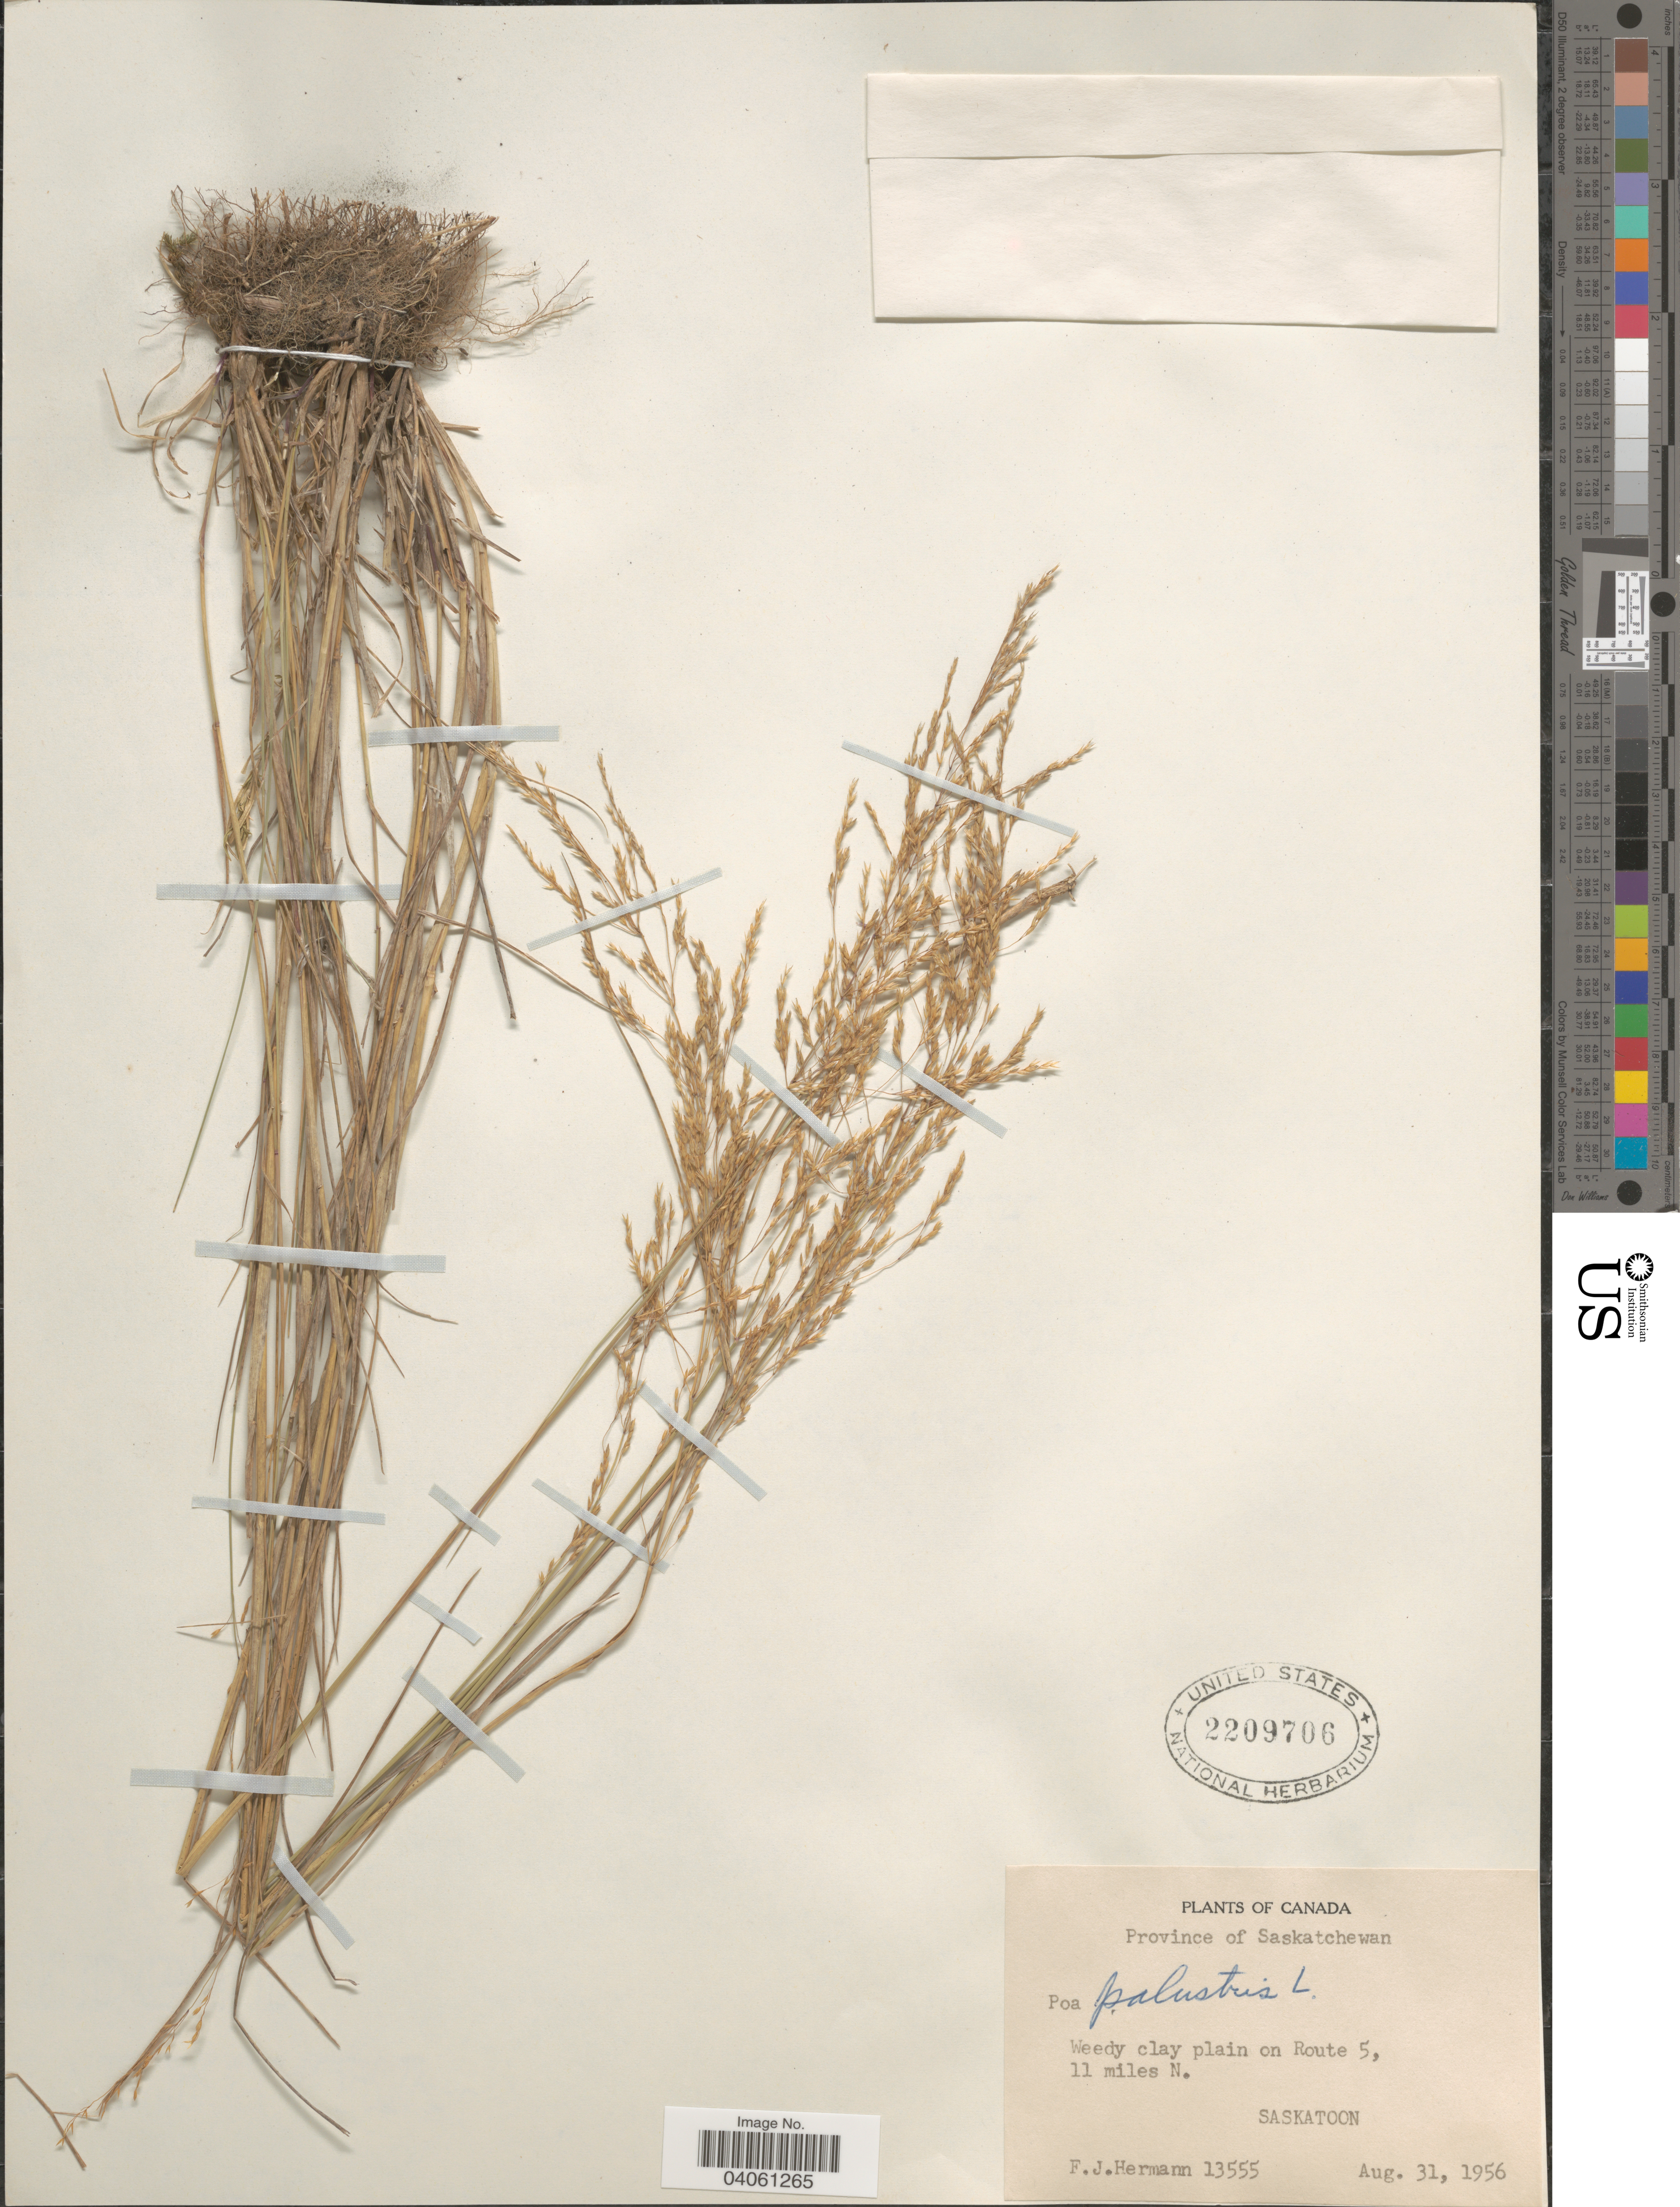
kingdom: Plantae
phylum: Tracheophyta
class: Liliopsida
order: Poales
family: Poaceae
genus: Poa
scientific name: Poa palustris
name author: L.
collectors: F. J. Hermann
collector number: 13555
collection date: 1956-08-31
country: Canada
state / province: Saskatchewan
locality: Weedy clay plain on Route 5, 11 miles N. Saskatoon.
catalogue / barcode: US 2209706